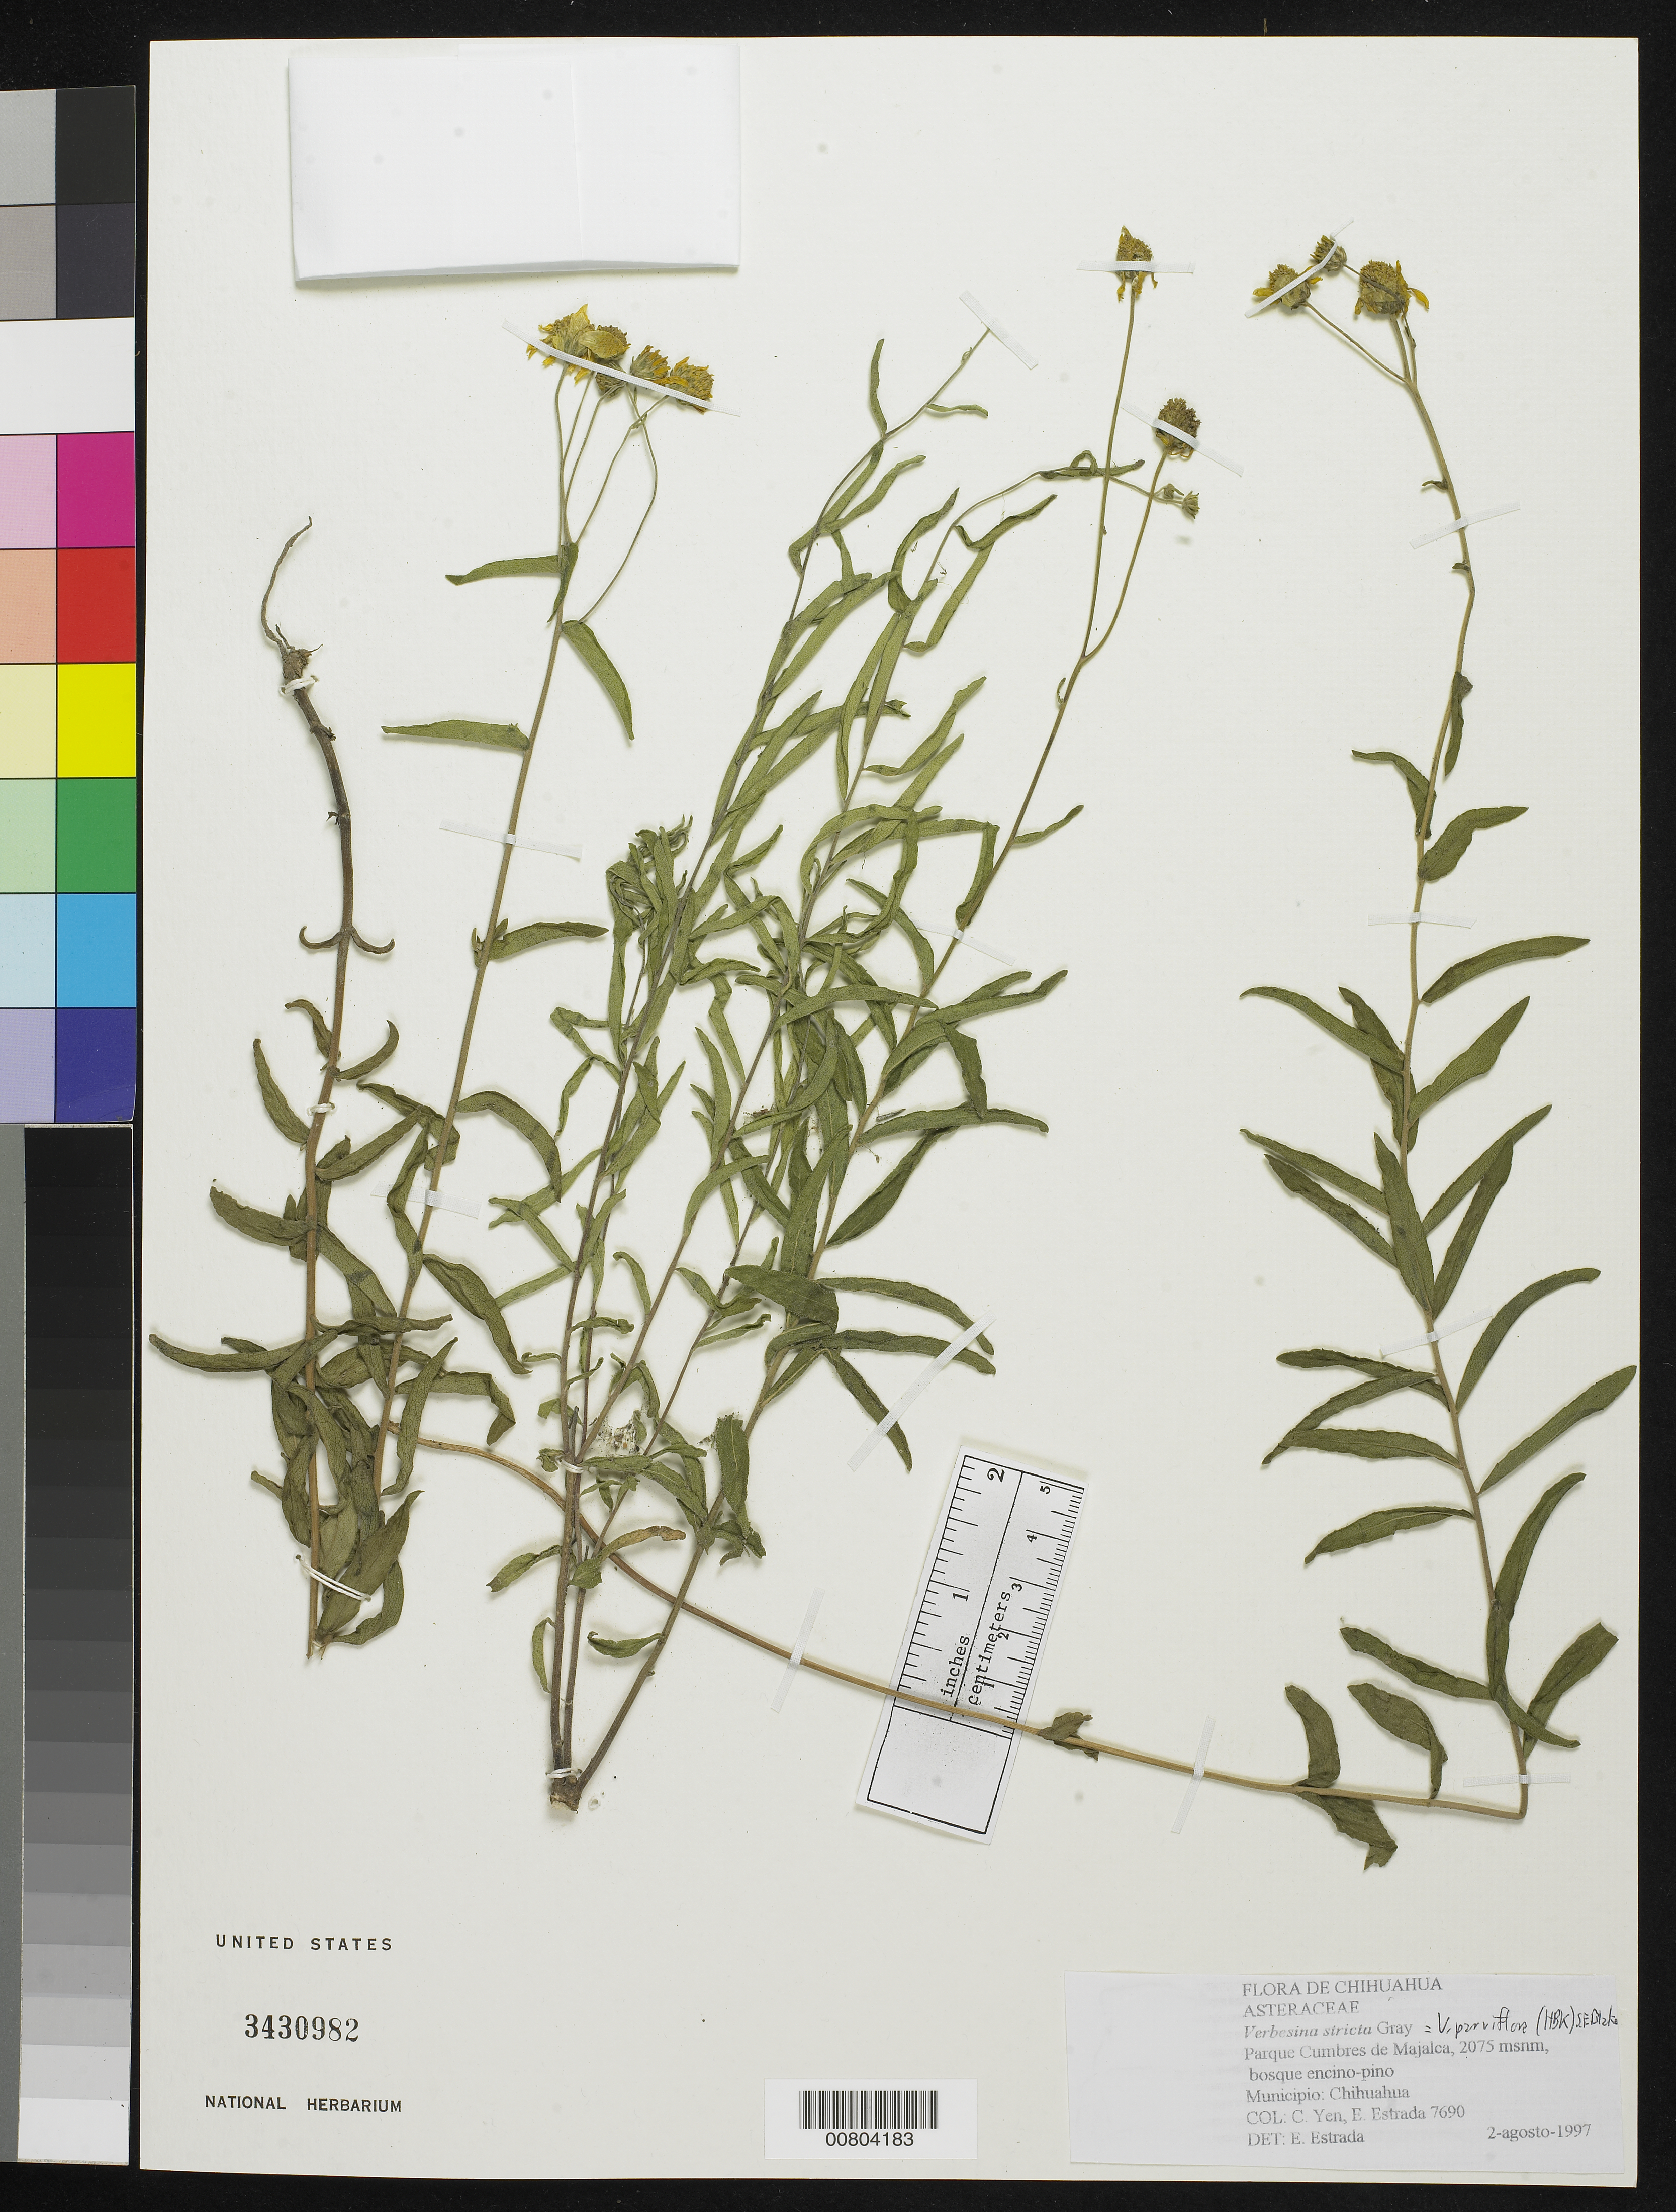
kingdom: Plantae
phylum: Tracheophyta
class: Magnoliopsida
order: Asterales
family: Asteraceae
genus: Verbesina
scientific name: Verbesina parviflora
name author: (Kunth) S.F. Blake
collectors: Y. C. Yang & E. Estrada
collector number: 7690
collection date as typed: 02 Aug 1997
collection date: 1997-08-02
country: Mexico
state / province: Chihuahua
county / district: Chihuahua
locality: Parque Cumbres de Majalca, Chihuahua.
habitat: Bosque Encino-Pino.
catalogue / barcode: US 3430982